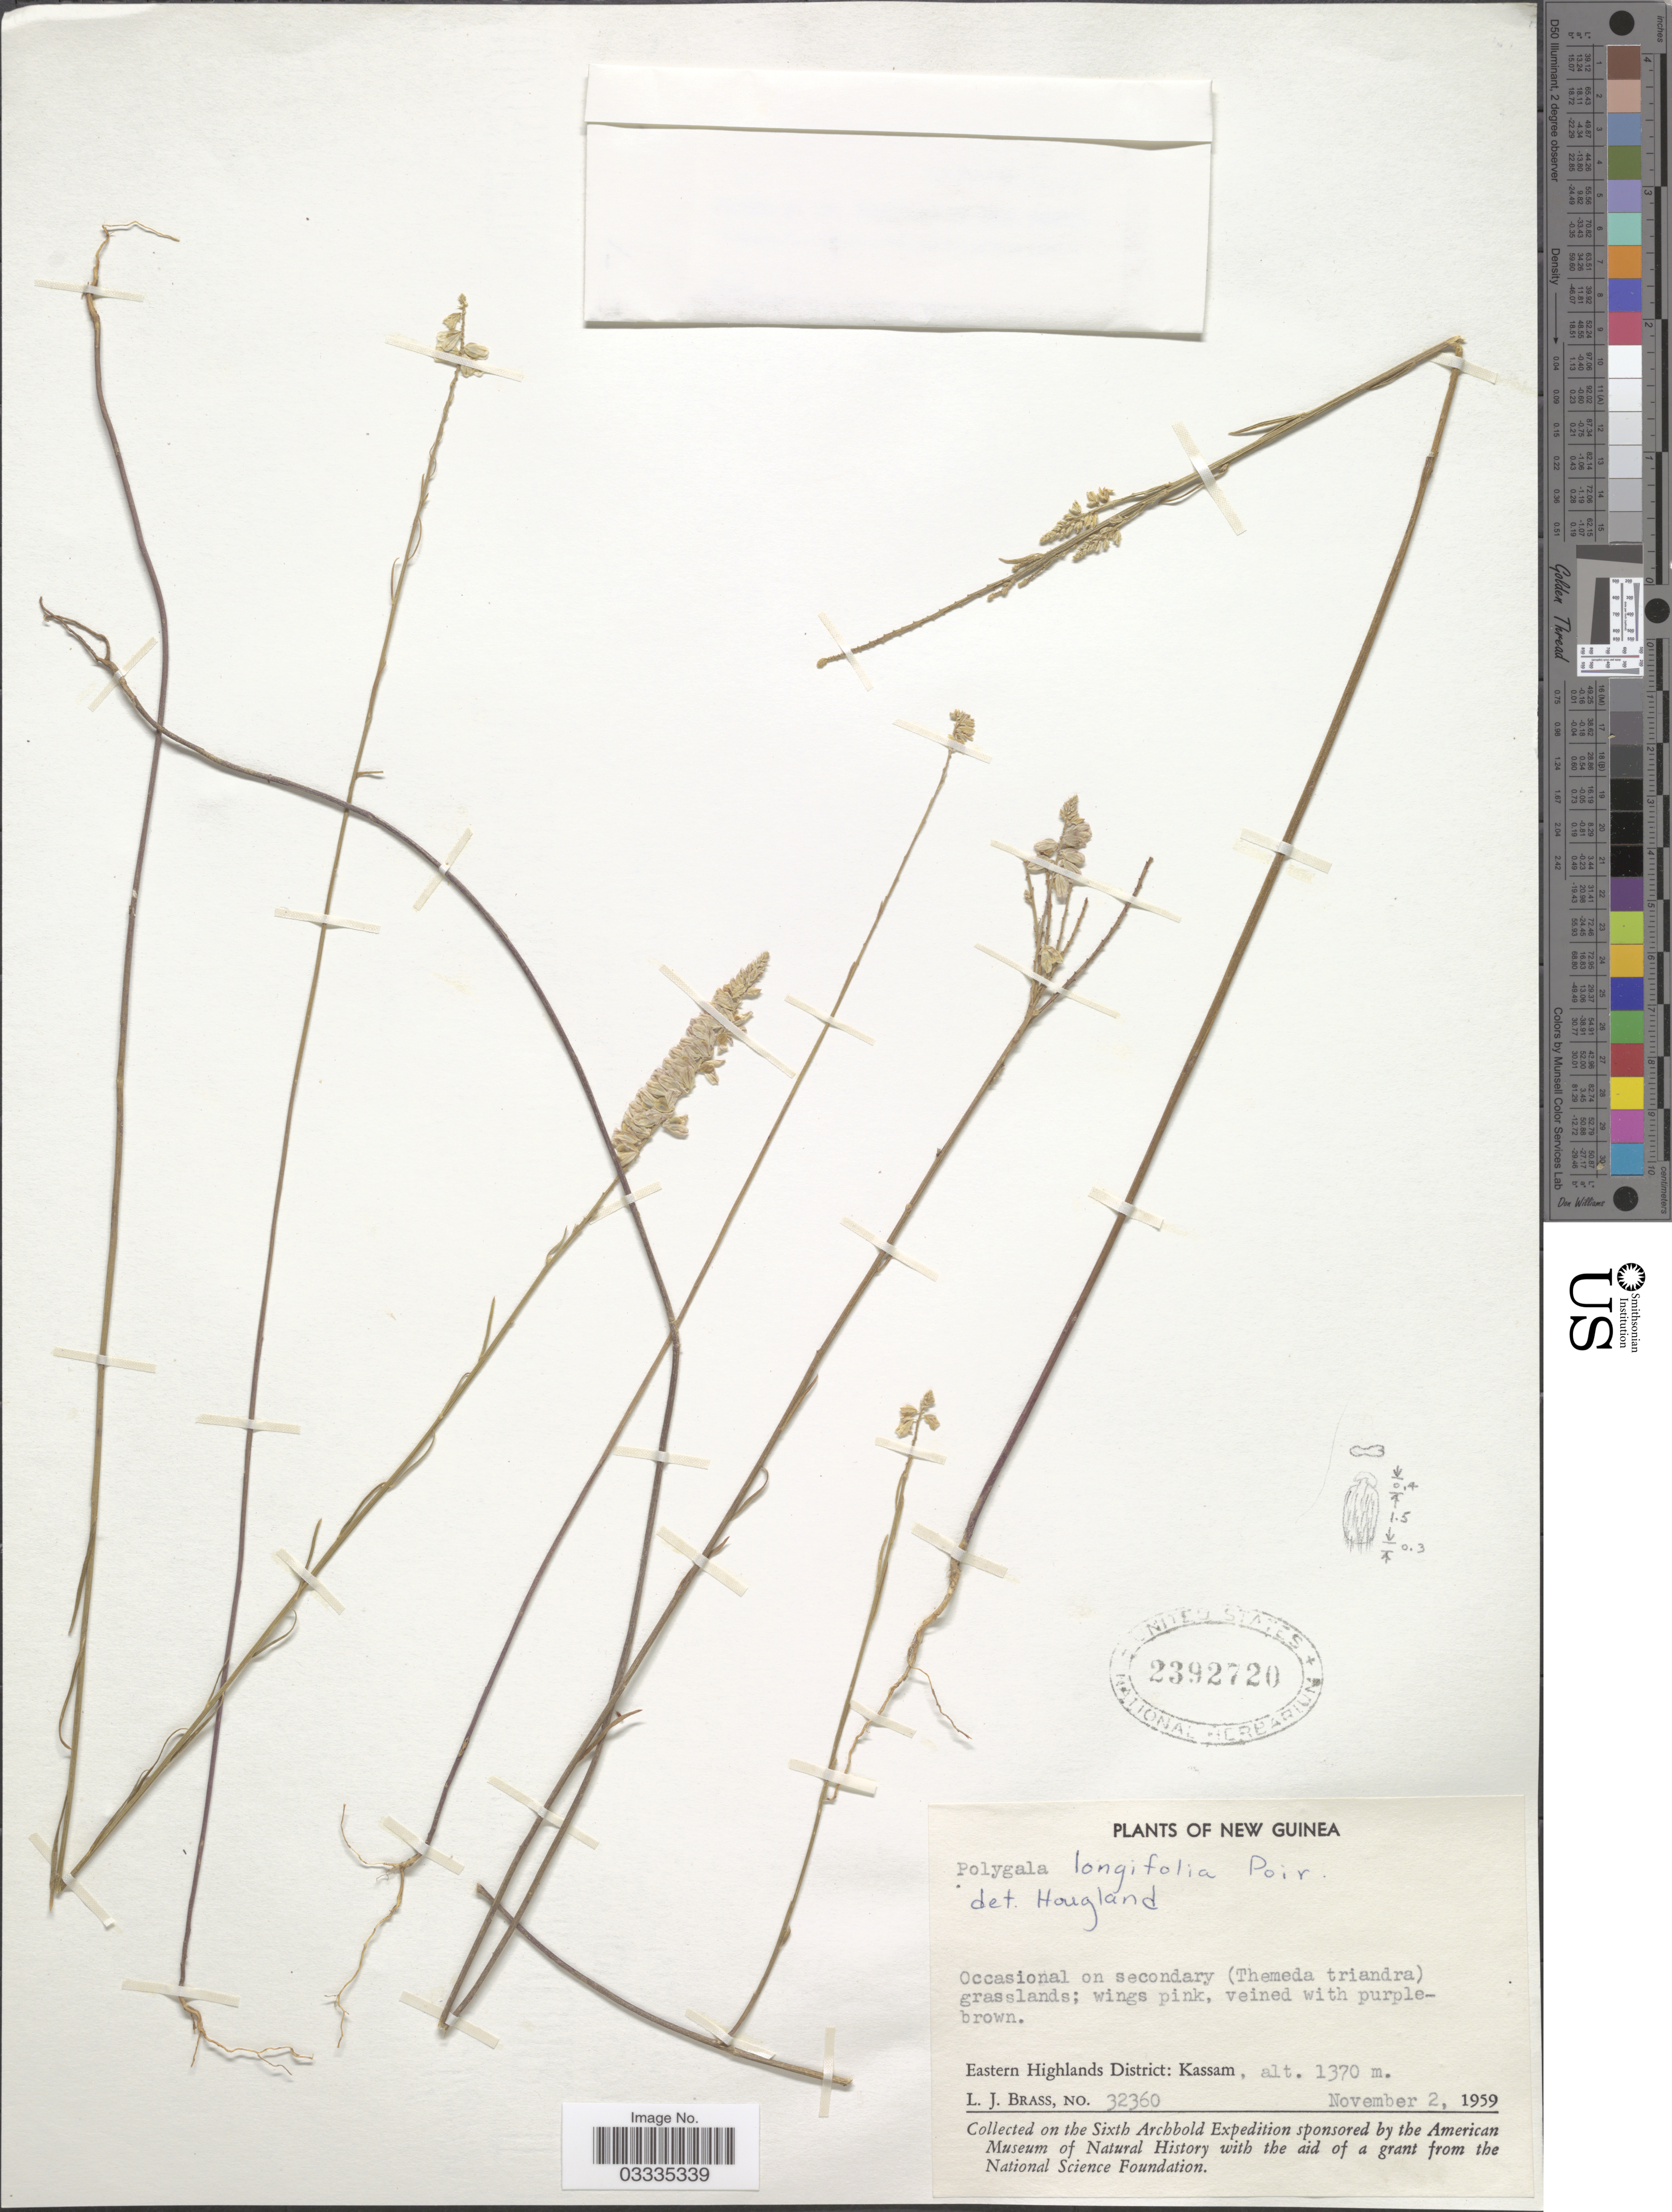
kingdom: Plantae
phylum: Tracheophyta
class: Magnoliopsida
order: Fabales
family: Polygalaceae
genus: Polygala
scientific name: Polygala longifolia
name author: Poir.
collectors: L. J. Brass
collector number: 32360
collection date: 1959-11-02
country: Papua New Guinea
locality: New Guinea. Eastern Highlands District: Kassam.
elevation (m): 1370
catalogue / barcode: US 2392720